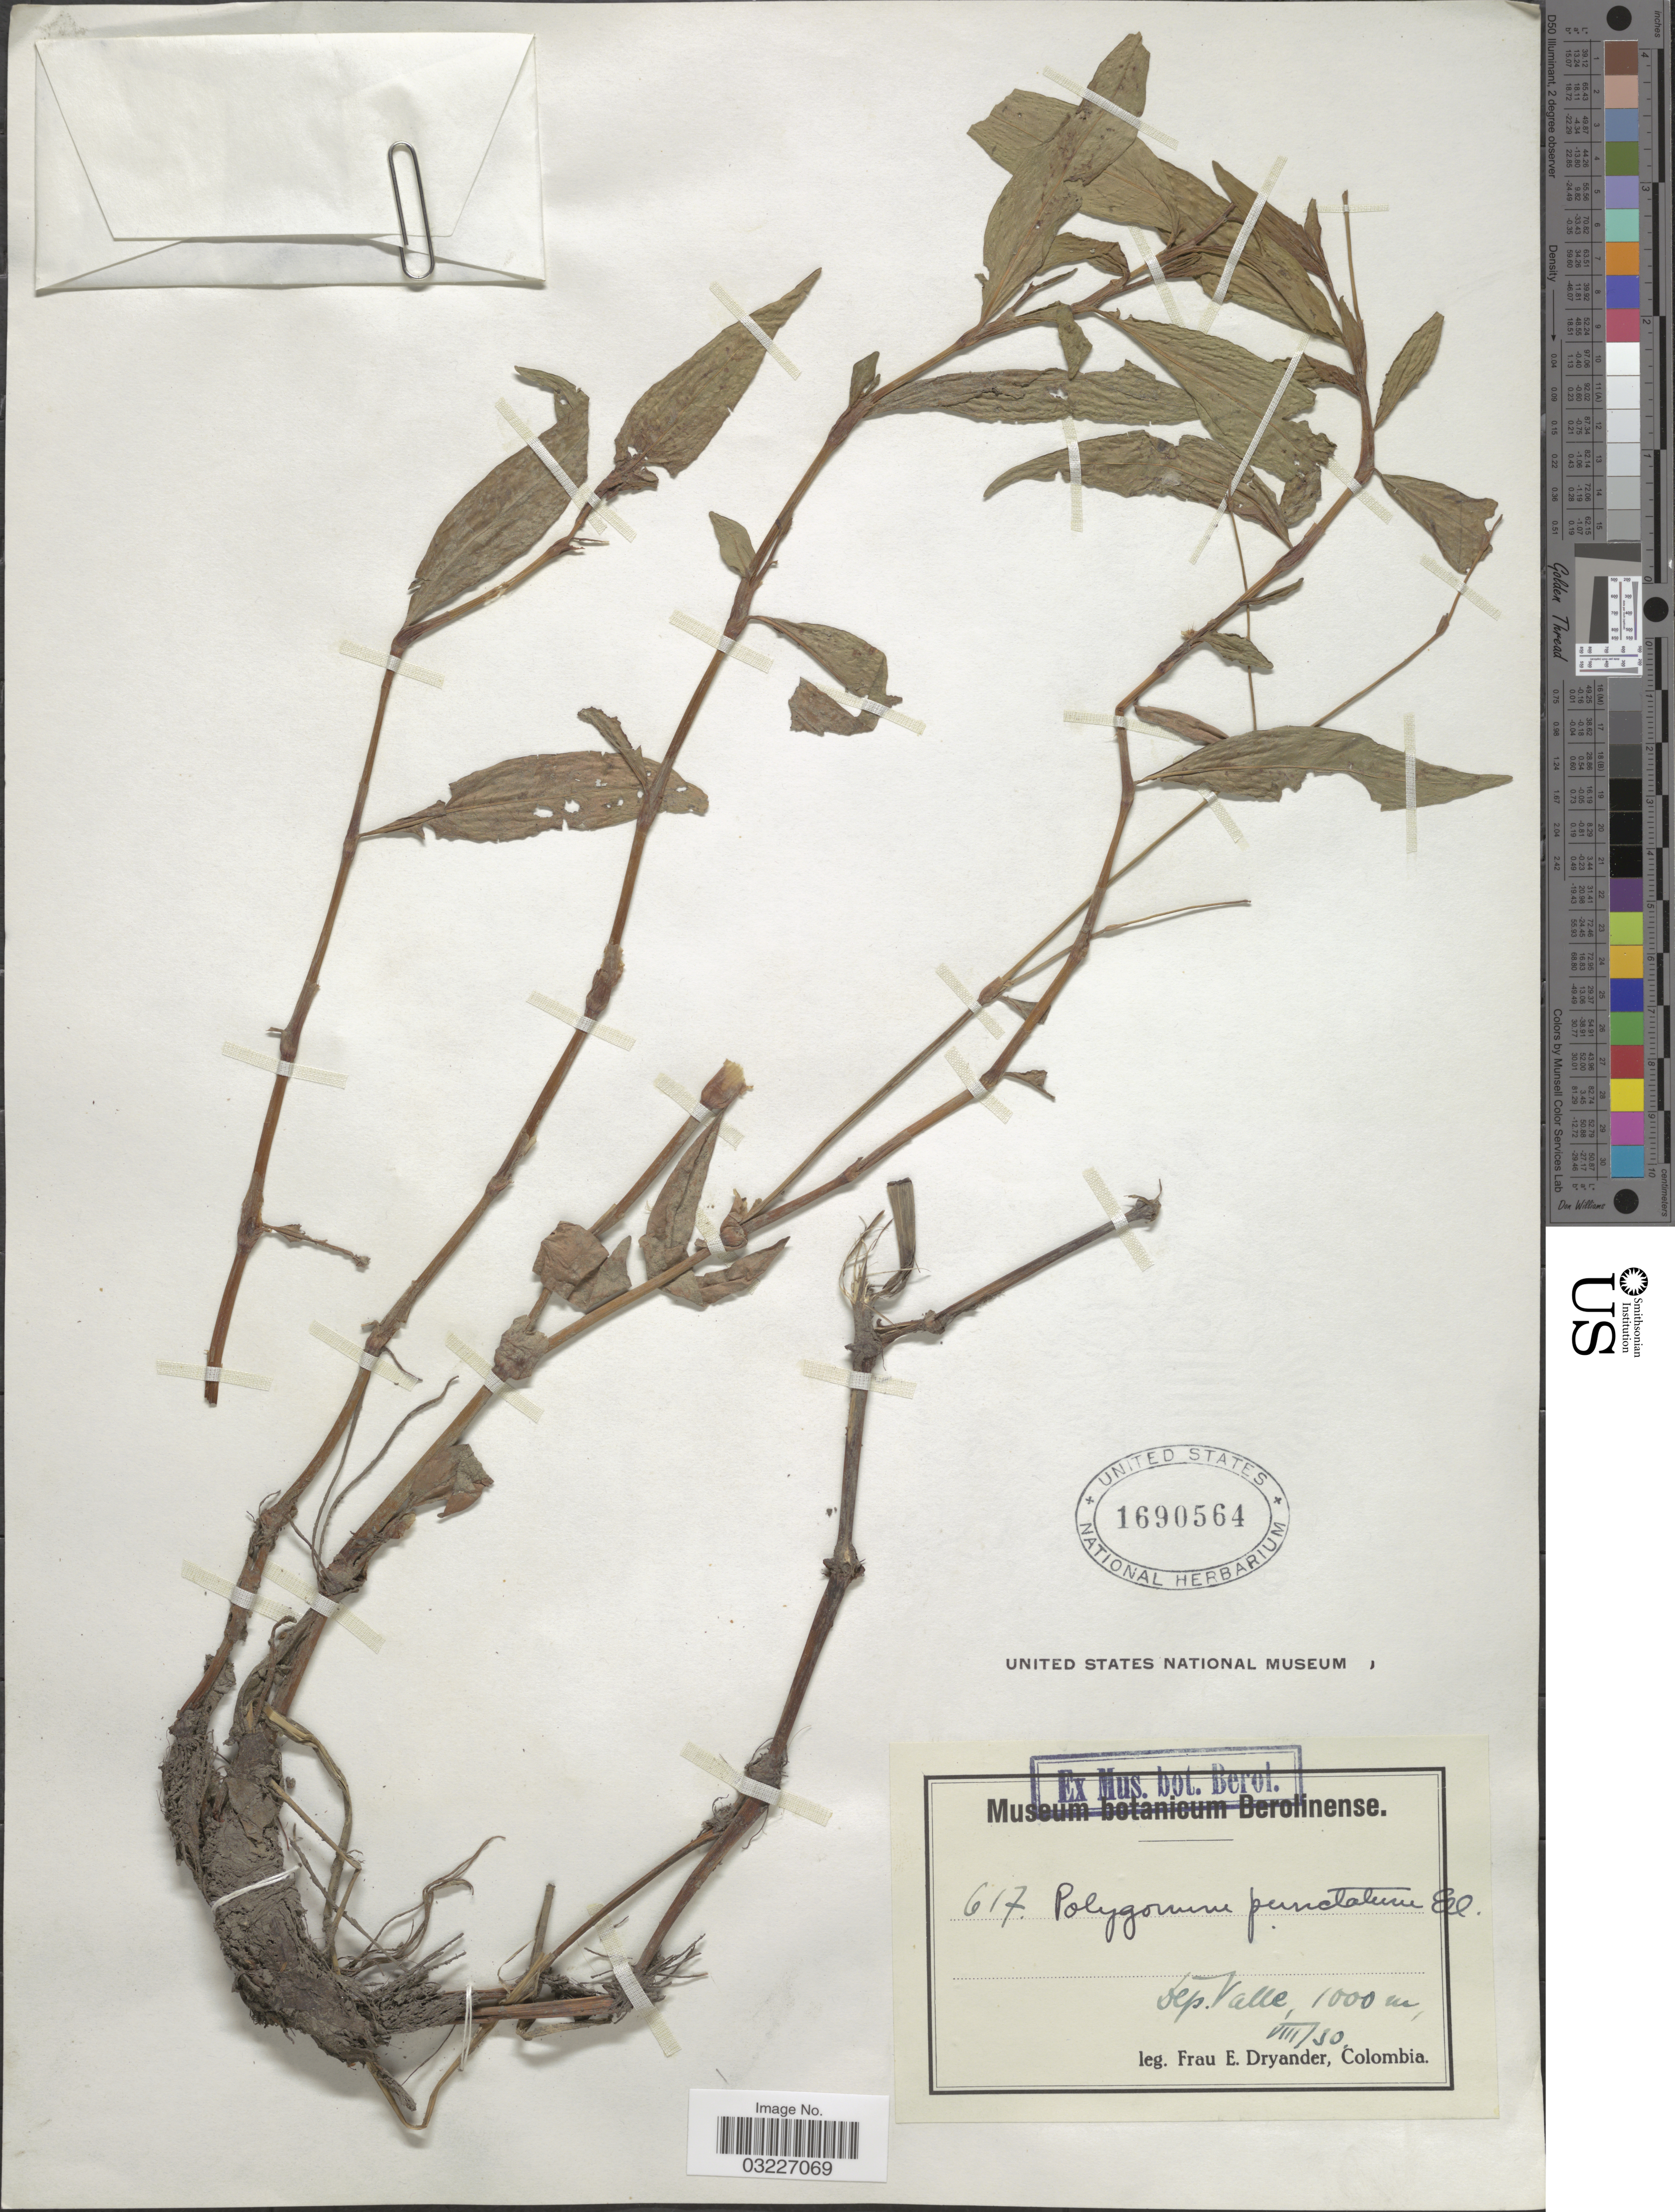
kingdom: Plantae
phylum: Tracheophyta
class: Magnoliopsida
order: Caryophyllales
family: Polygonaceae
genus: Polygonum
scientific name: Polygonum opelousanum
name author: Riddell ex Small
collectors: F. Dryander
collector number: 617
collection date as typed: Transcribed d/m/y: /8/30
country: Colombia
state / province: Valle del Cauca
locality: Dep. Valle.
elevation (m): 1000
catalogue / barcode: US 1690564